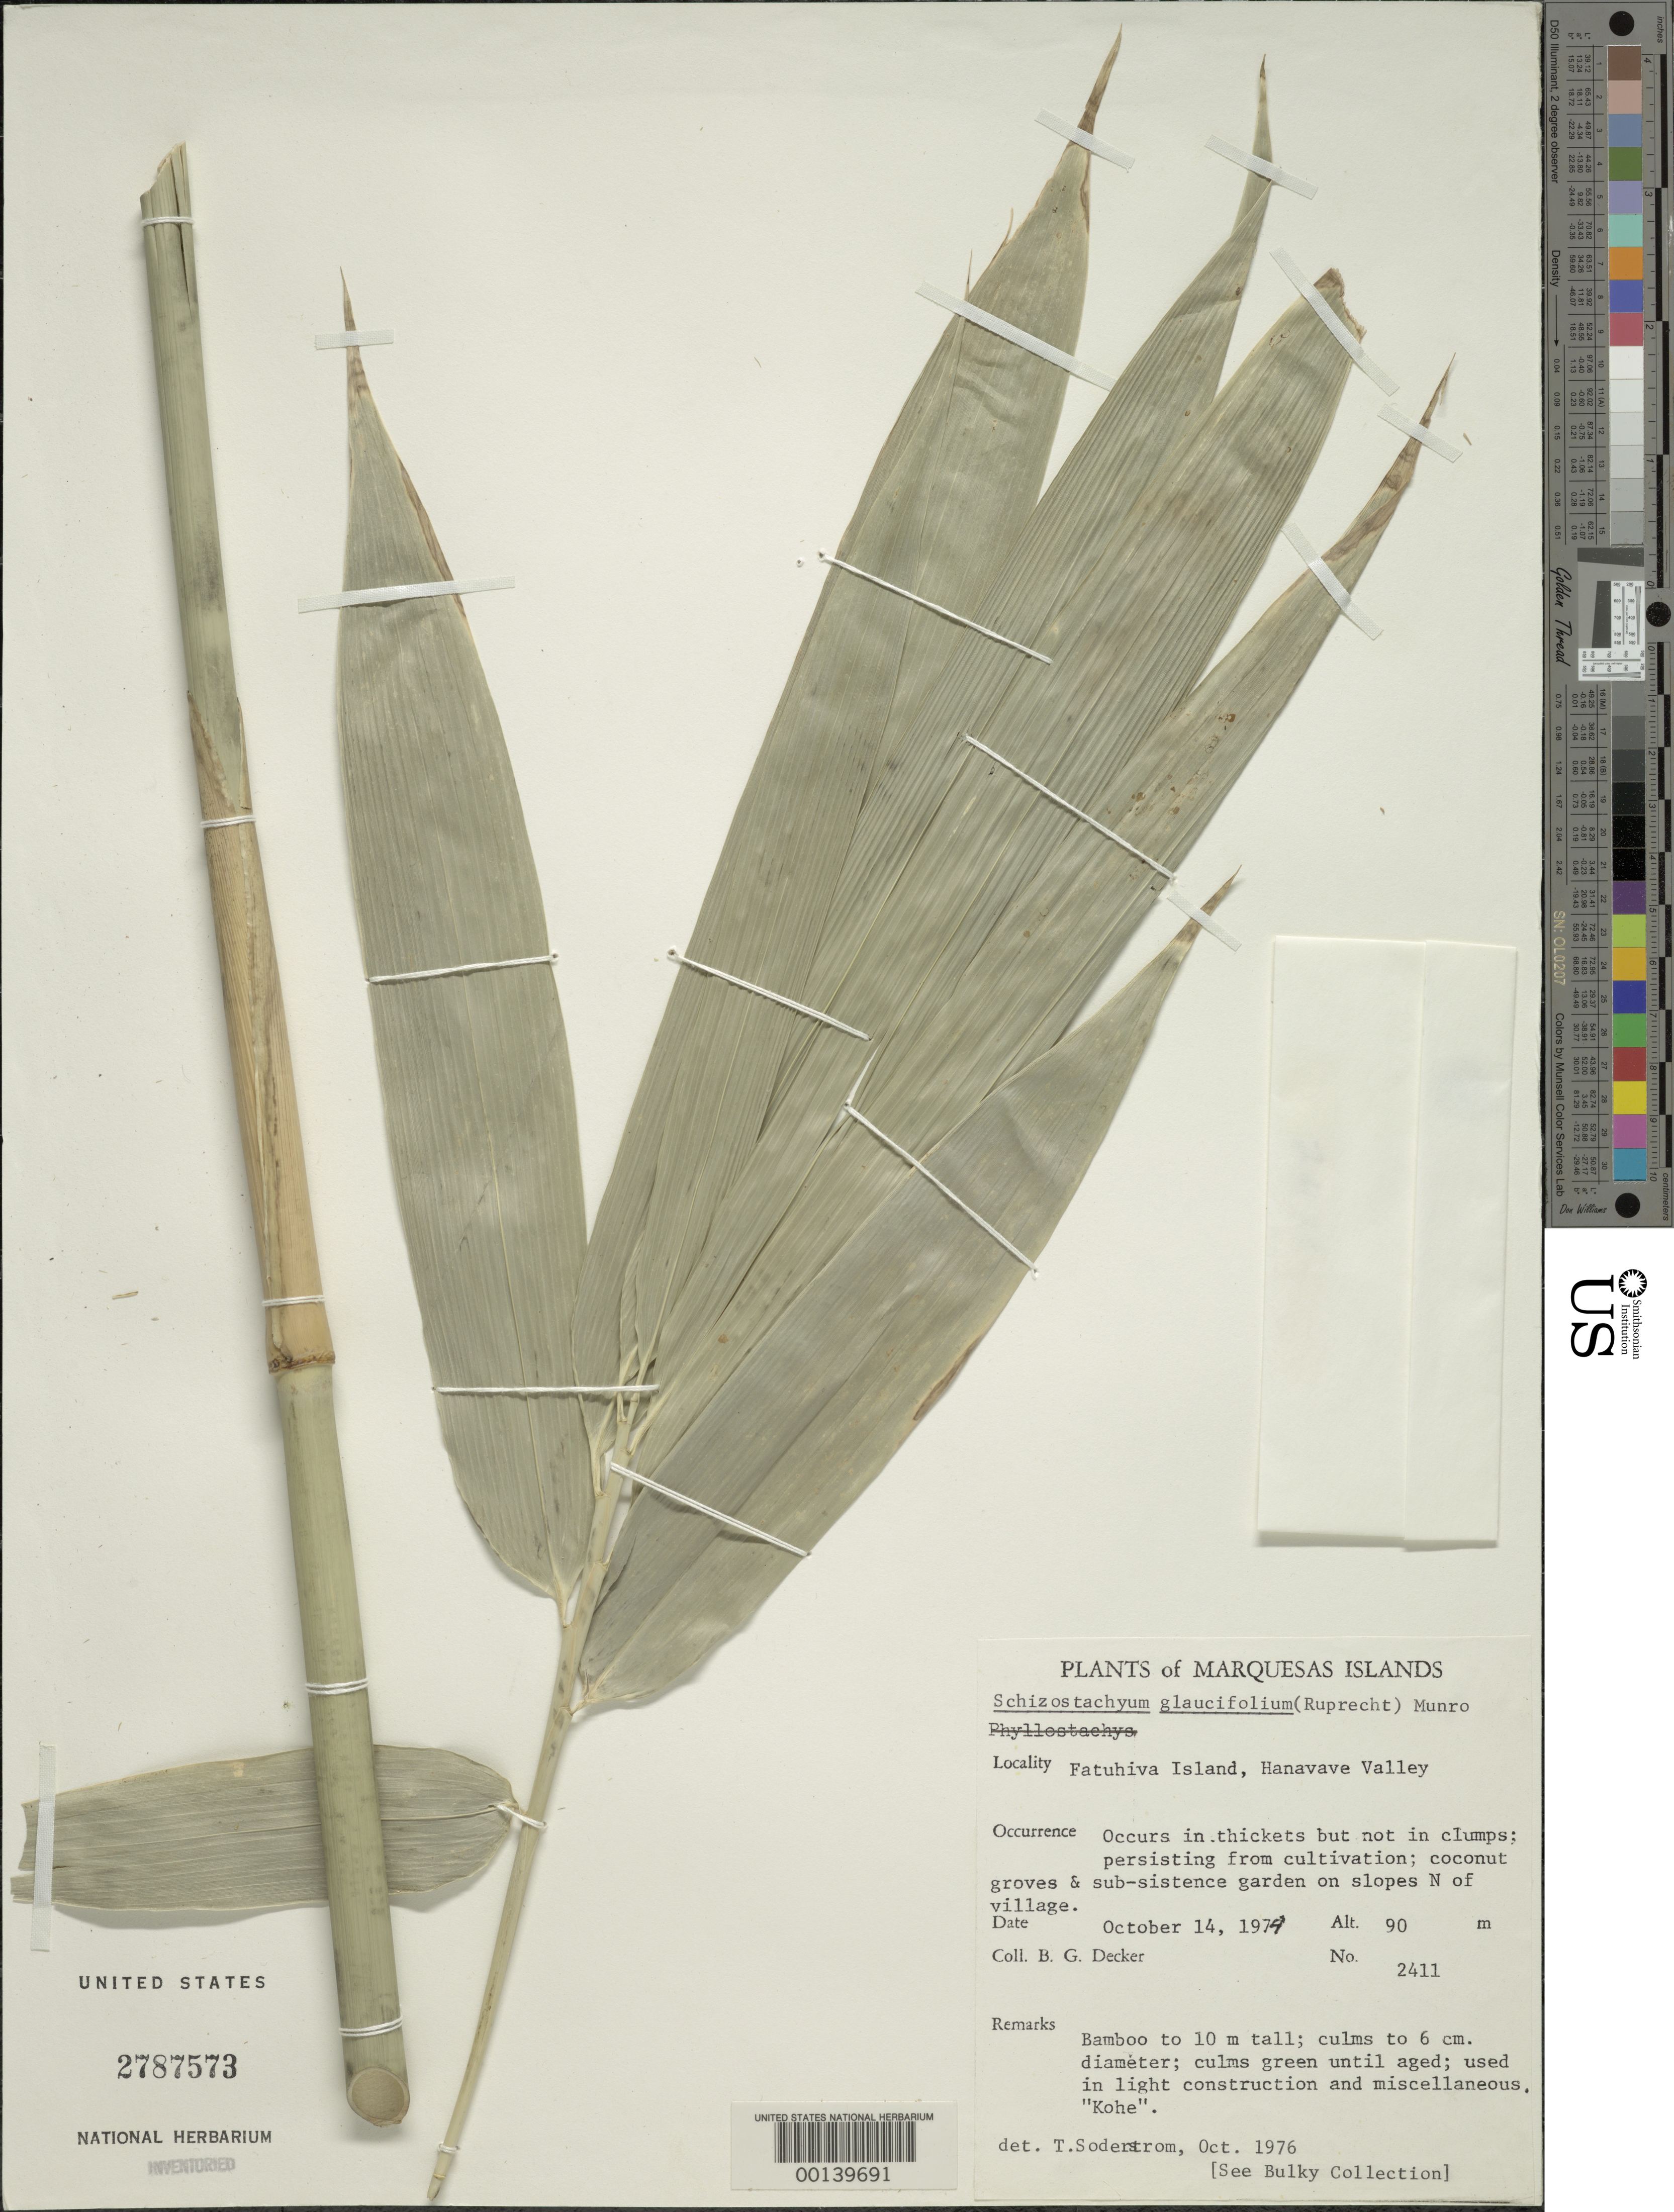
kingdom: Plantae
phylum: Tracheophyta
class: Liliopsida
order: Poales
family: Poaceae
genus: Schizostachyum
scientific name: Schizostachyum glaucifolium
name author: (Rupr.) Munro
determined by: Peterson, P. M.; Judziewicz, E. J.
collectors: B. G. Decker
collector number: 2411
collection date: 1975-10-14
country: French Polynesia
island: Fatu Hiva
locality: Hanavave Valley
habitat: coconut groves and subsistence garden on slopes N of village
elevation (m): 90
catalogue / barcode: US 2787573